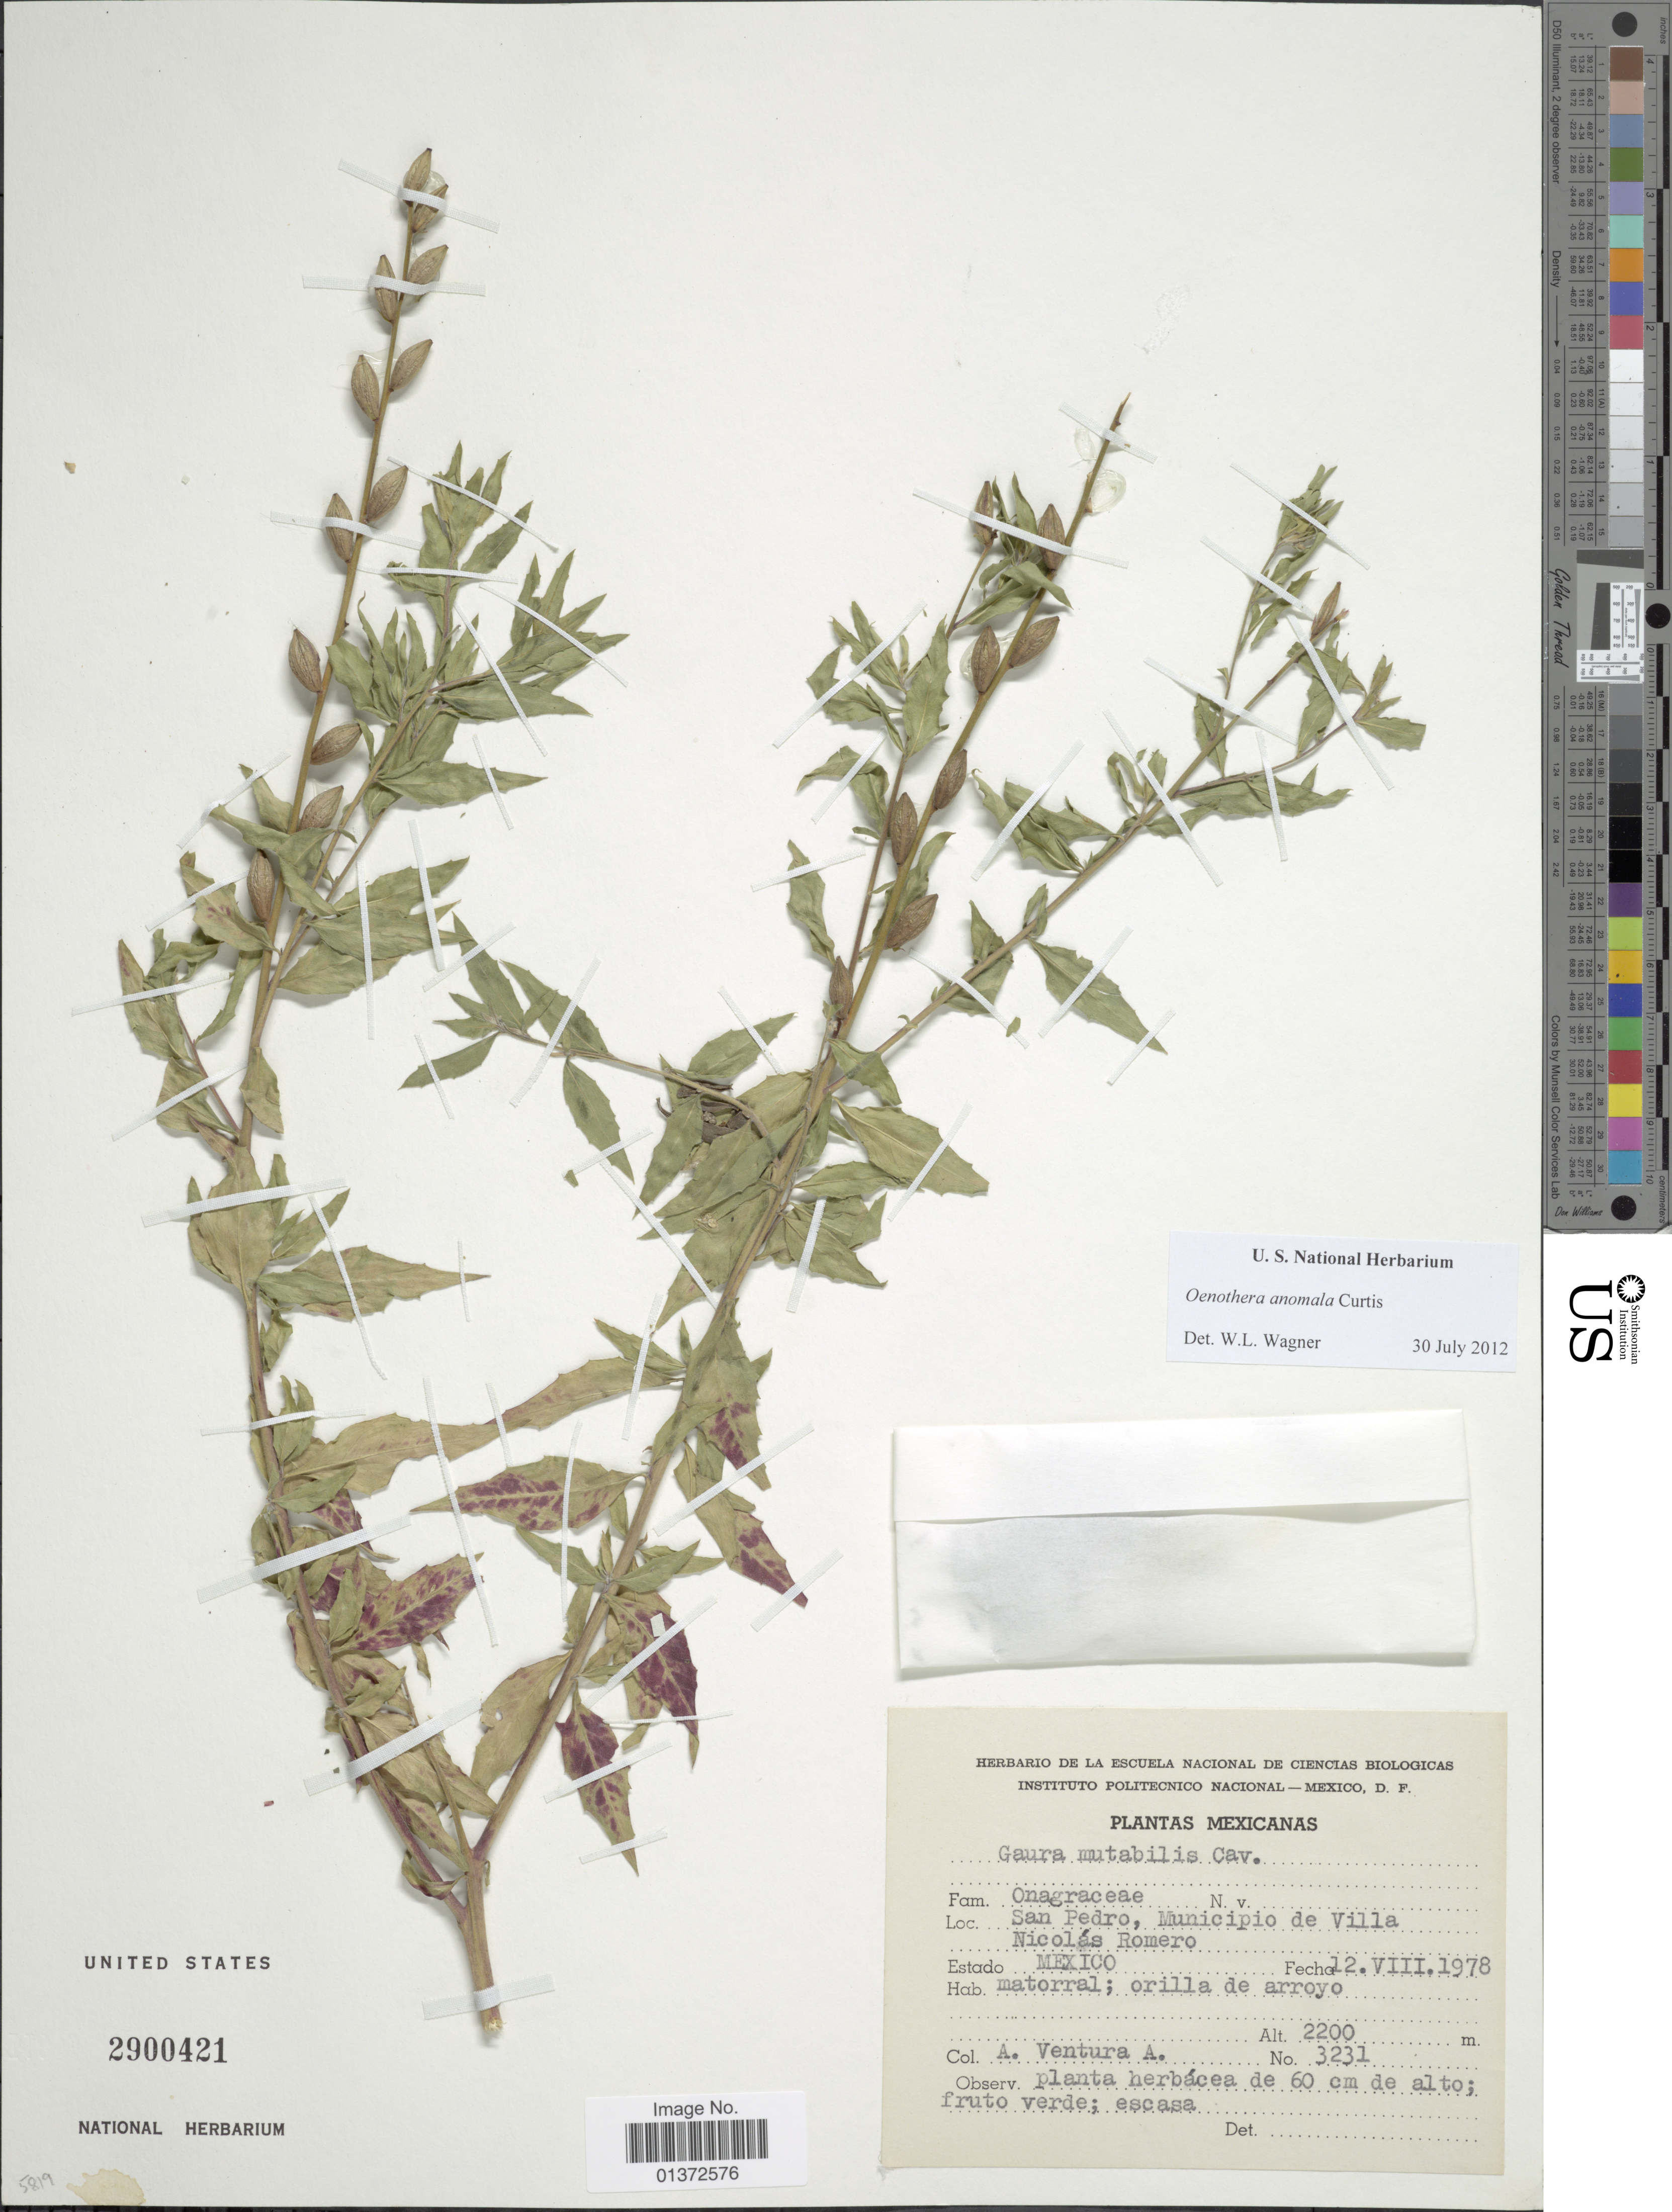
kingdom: Plantae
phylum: Tracheophyta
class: Magnoliopsida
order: Myrtales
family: Onagraceae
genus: Oenothera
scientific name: Oenothera anomala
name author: Curtis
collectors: A. Ventura A.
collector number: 3231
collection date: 1978-08-12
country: Mexico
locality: San Pedro, Municipio de Villa Nicolas Romero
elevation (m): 2200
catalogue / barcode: US 2900421